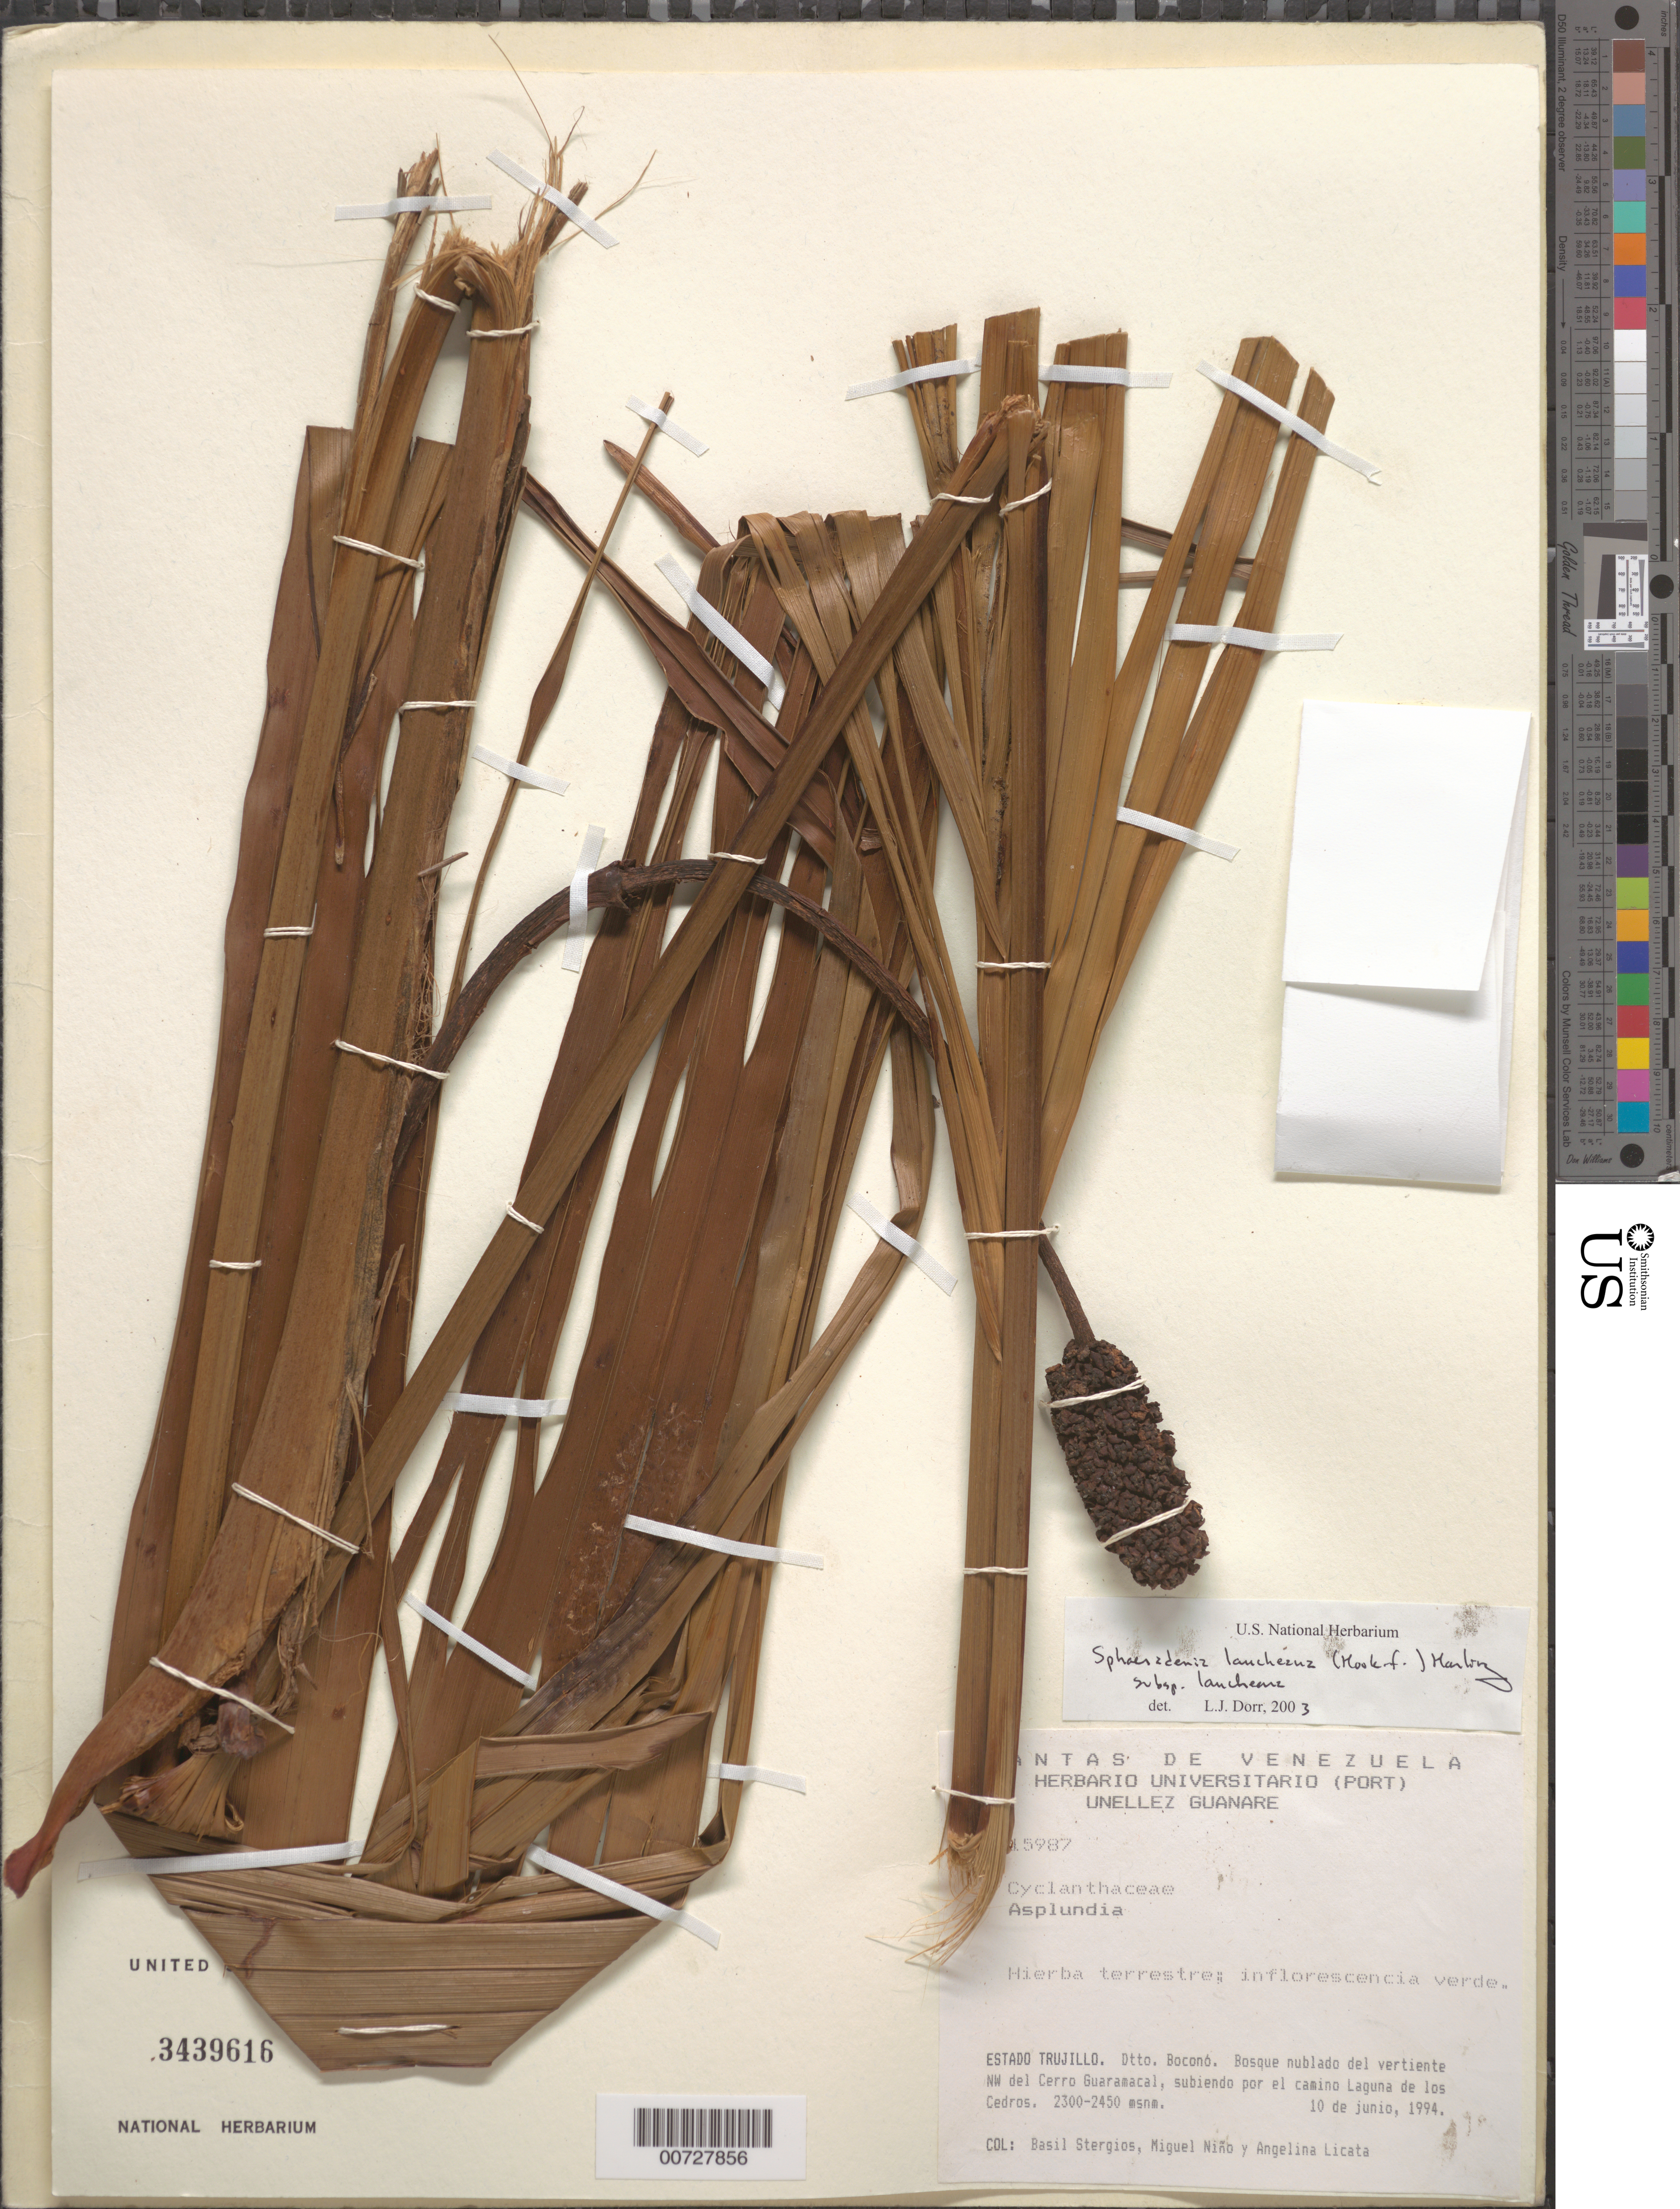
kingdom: Plantae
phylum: Tracheophyta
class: Liliopsida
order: Pandanales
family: Cyclanthaceae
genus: Sphaeradenia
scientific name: Sphaeradenia laucheana subsp. laucheana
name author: (Mast.) Harling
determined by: Dorr, L. J., (BOT), Smithsonian Institution - National Museum of Natural History (UNITED STATES)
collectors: B. G. Stergios, S. M. Niño & A. Licata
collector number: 15987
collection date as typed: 10 Jun 1994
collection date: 1994-06-10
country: Venezuela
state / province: Trujillo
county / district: Boconó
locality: Cerro Guaramacal, vertiente NW del subiendo por el camino Laguna de los Cedros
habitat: Bosque nublado.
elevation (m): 2300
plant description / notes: PORT, US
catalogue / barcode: US 3439616